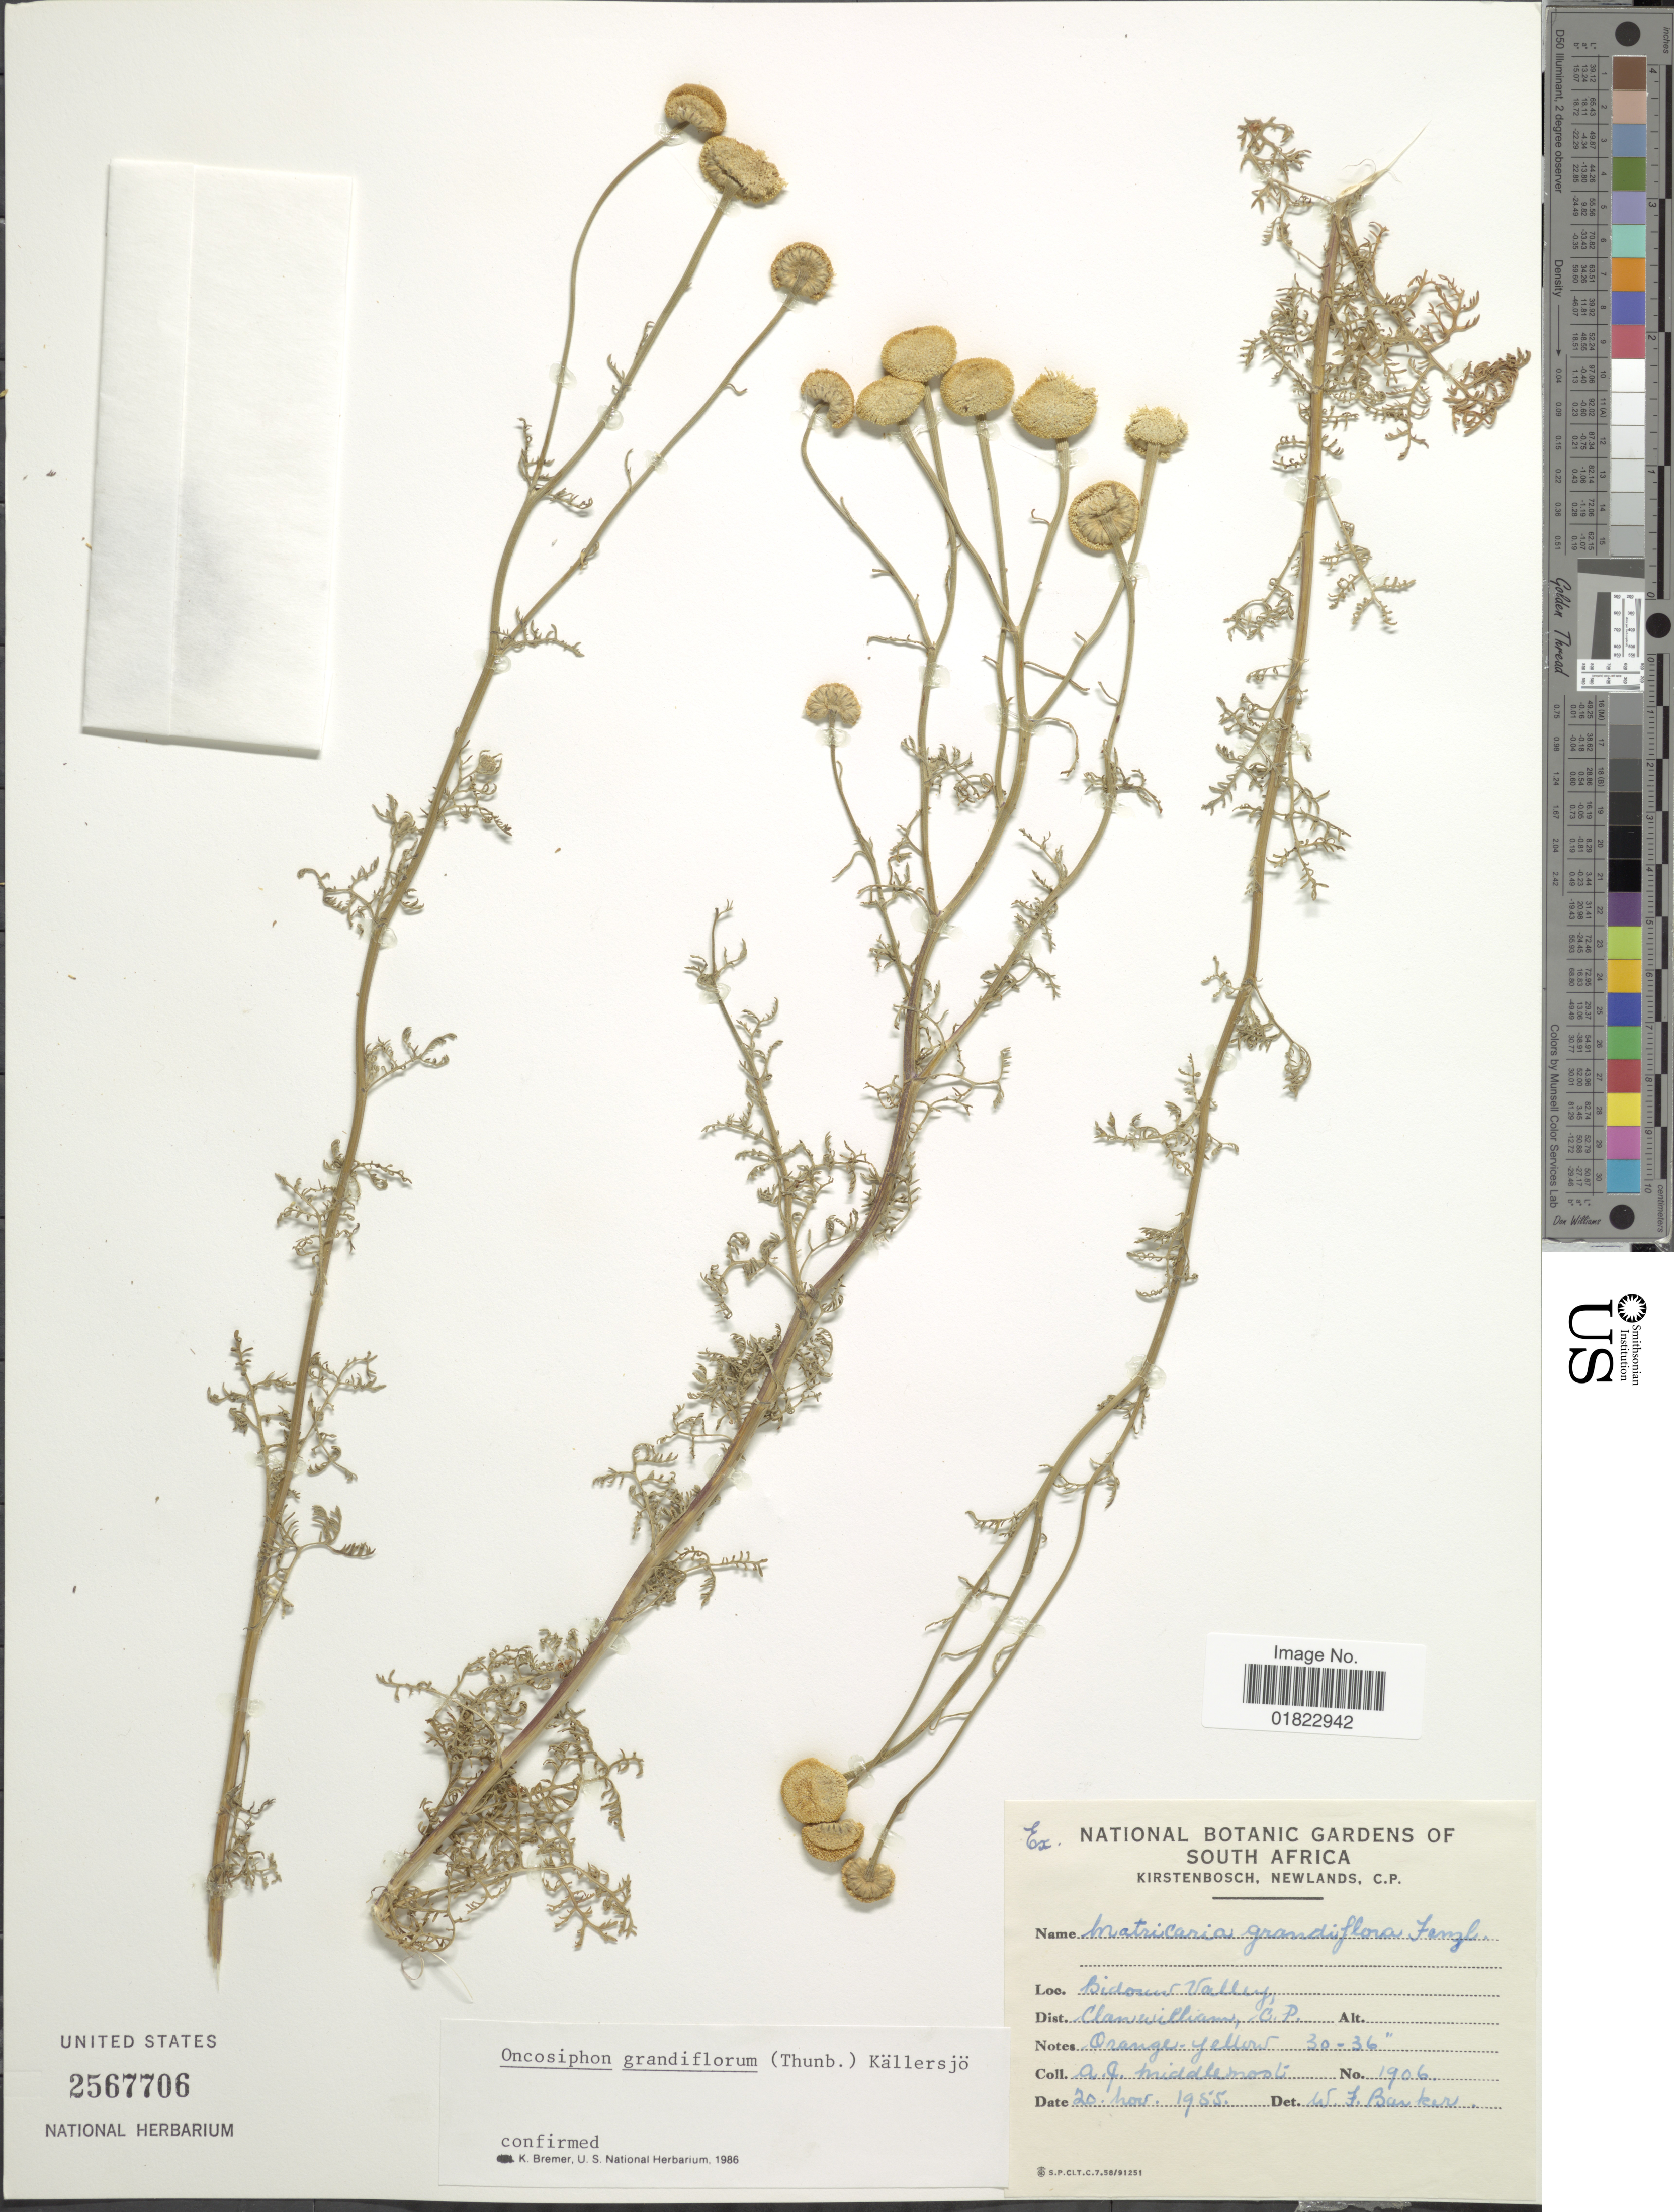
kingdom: Plantae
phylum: Tracheophyta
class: Magnoliopsida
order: Asterales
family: Asteraceae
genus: Oncosiphon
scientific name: Oncosiphon grandiflorum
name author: (Thunb.) Källersjö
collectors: A. Middlemost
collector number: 1906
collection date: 1955-11-20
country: South Africa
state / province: Western Cape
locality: Bidouw Valley, Clanwilliam, C. P.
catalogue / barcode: US 2567706